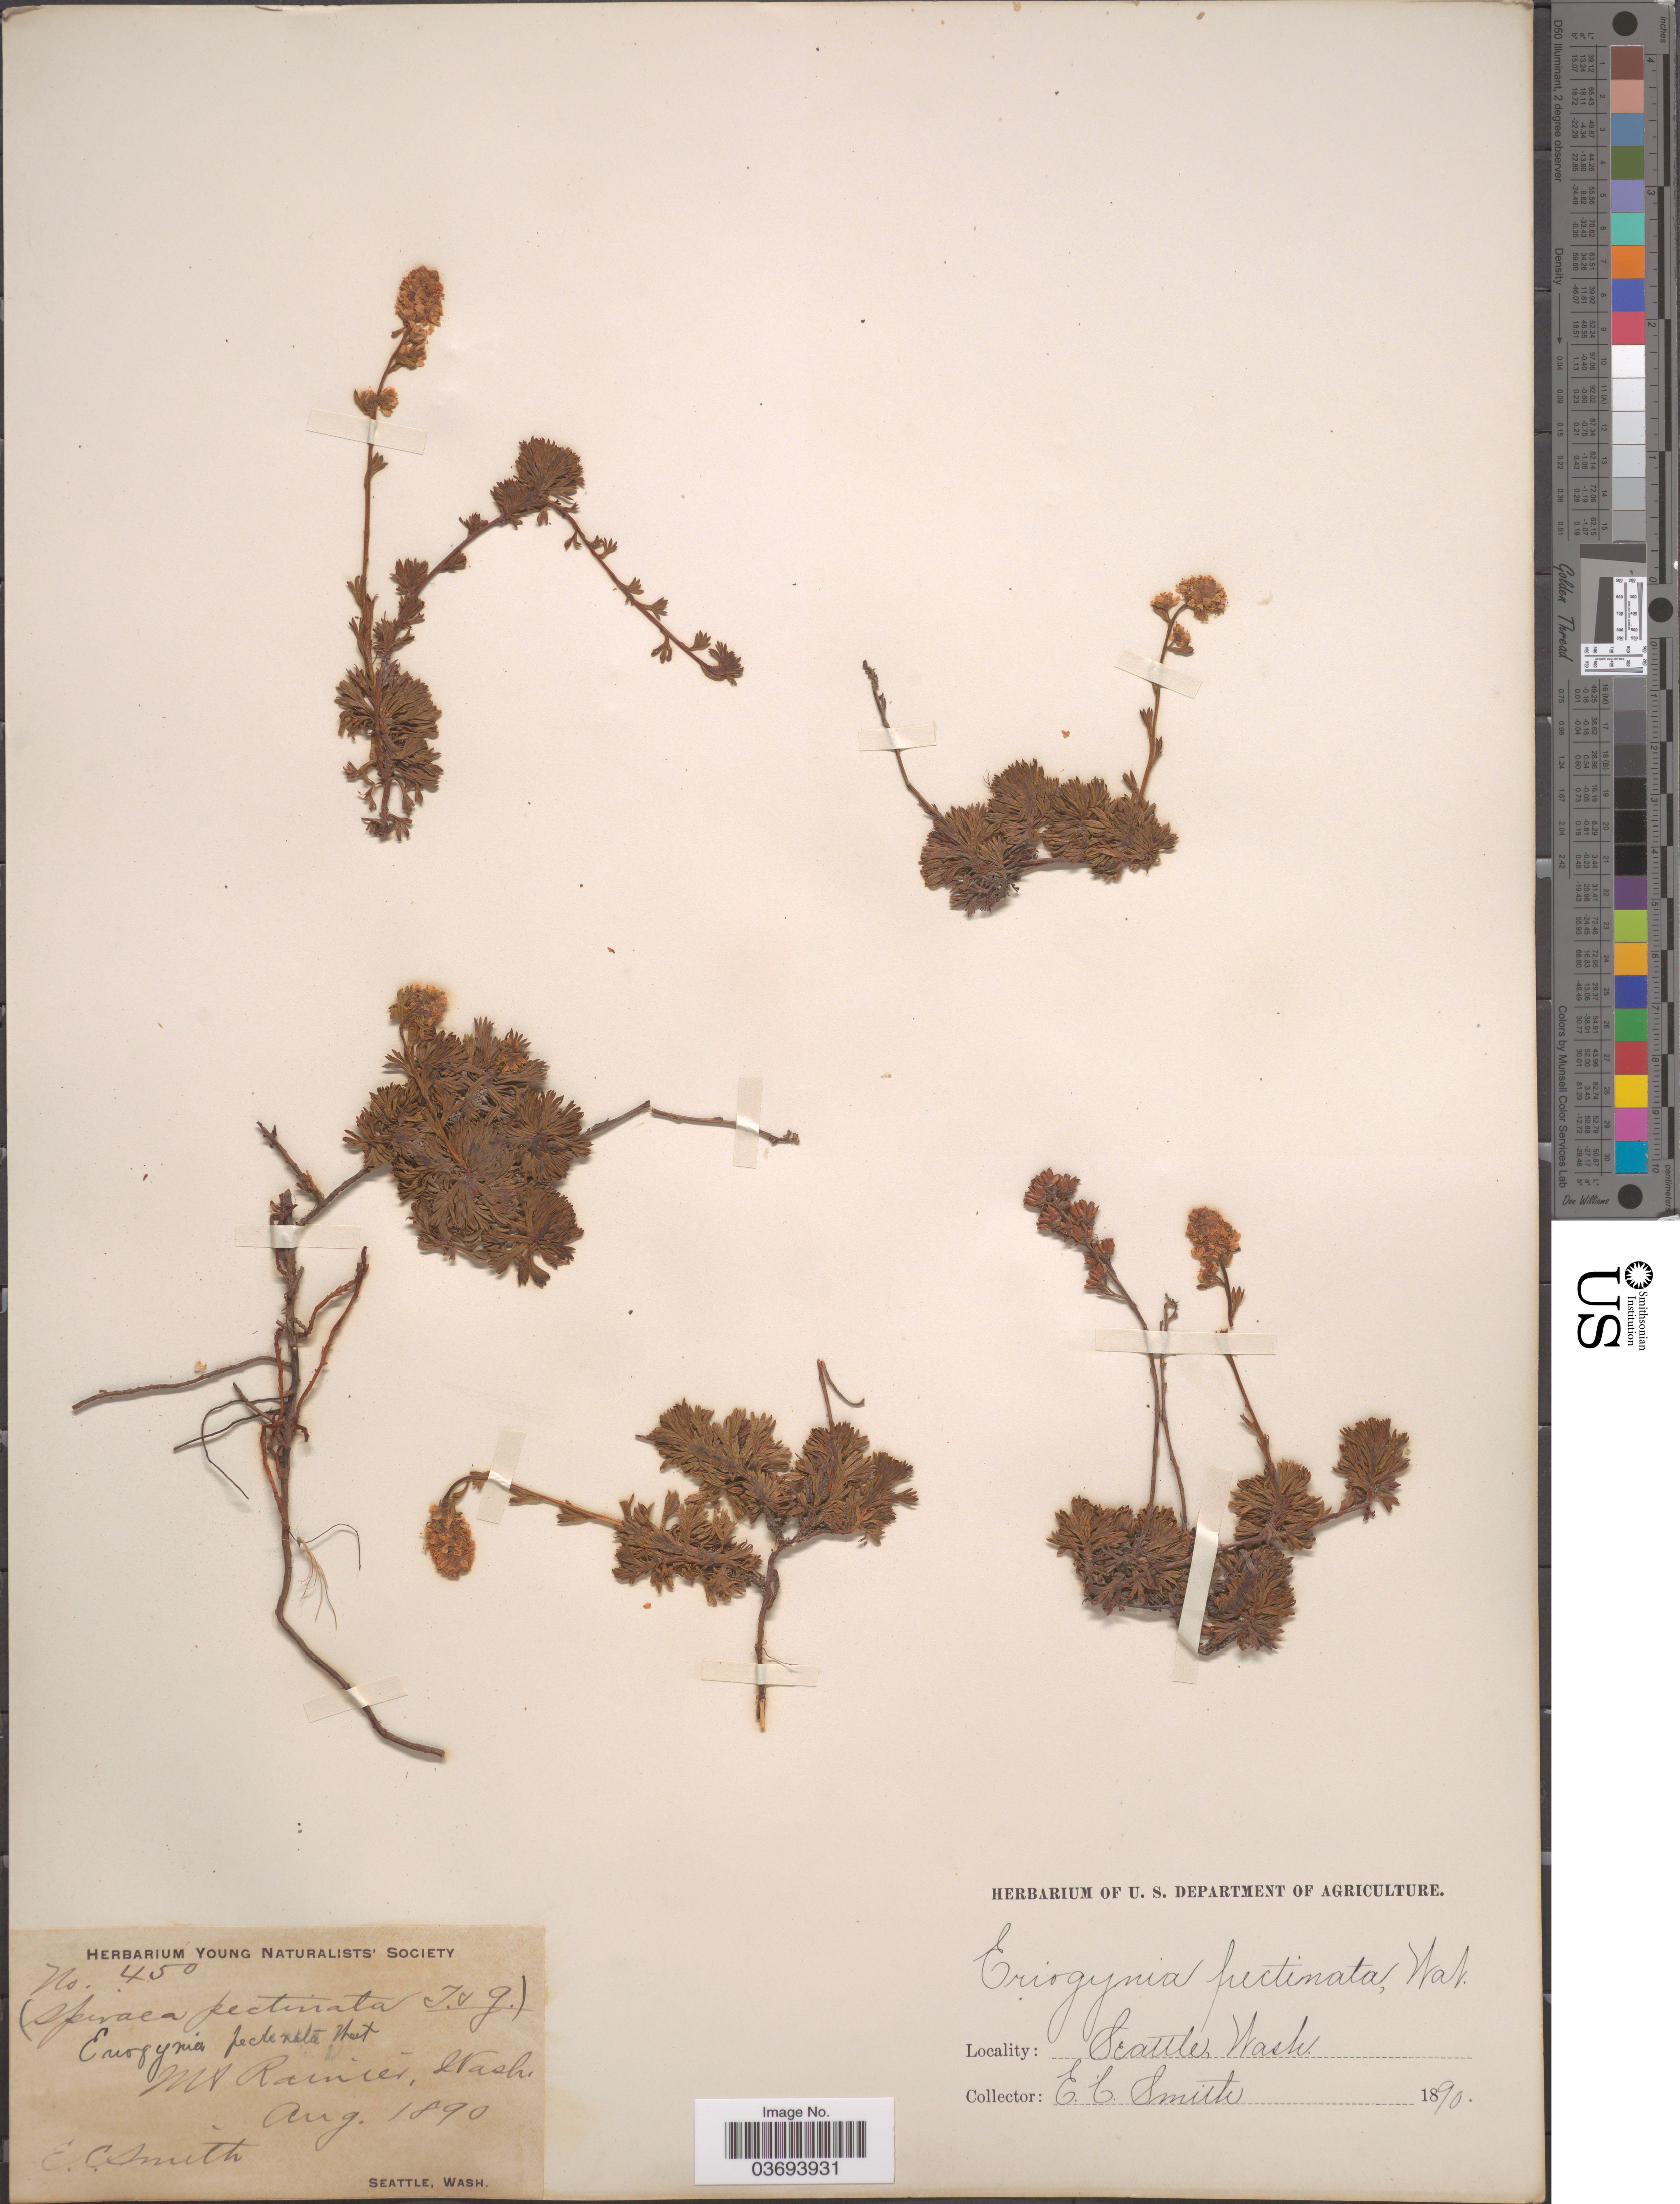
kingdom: Plantae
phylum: Tracheophyta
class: Magnoliopsida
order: Rosales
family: Rosaceae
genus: Luetkea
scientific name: Luetkea pectinata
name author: (Pursh) Kuntze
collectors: E. Smith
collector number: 450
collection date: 1890-08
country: United States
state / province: Washington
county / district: King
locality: Mt Rainier. Seattle.